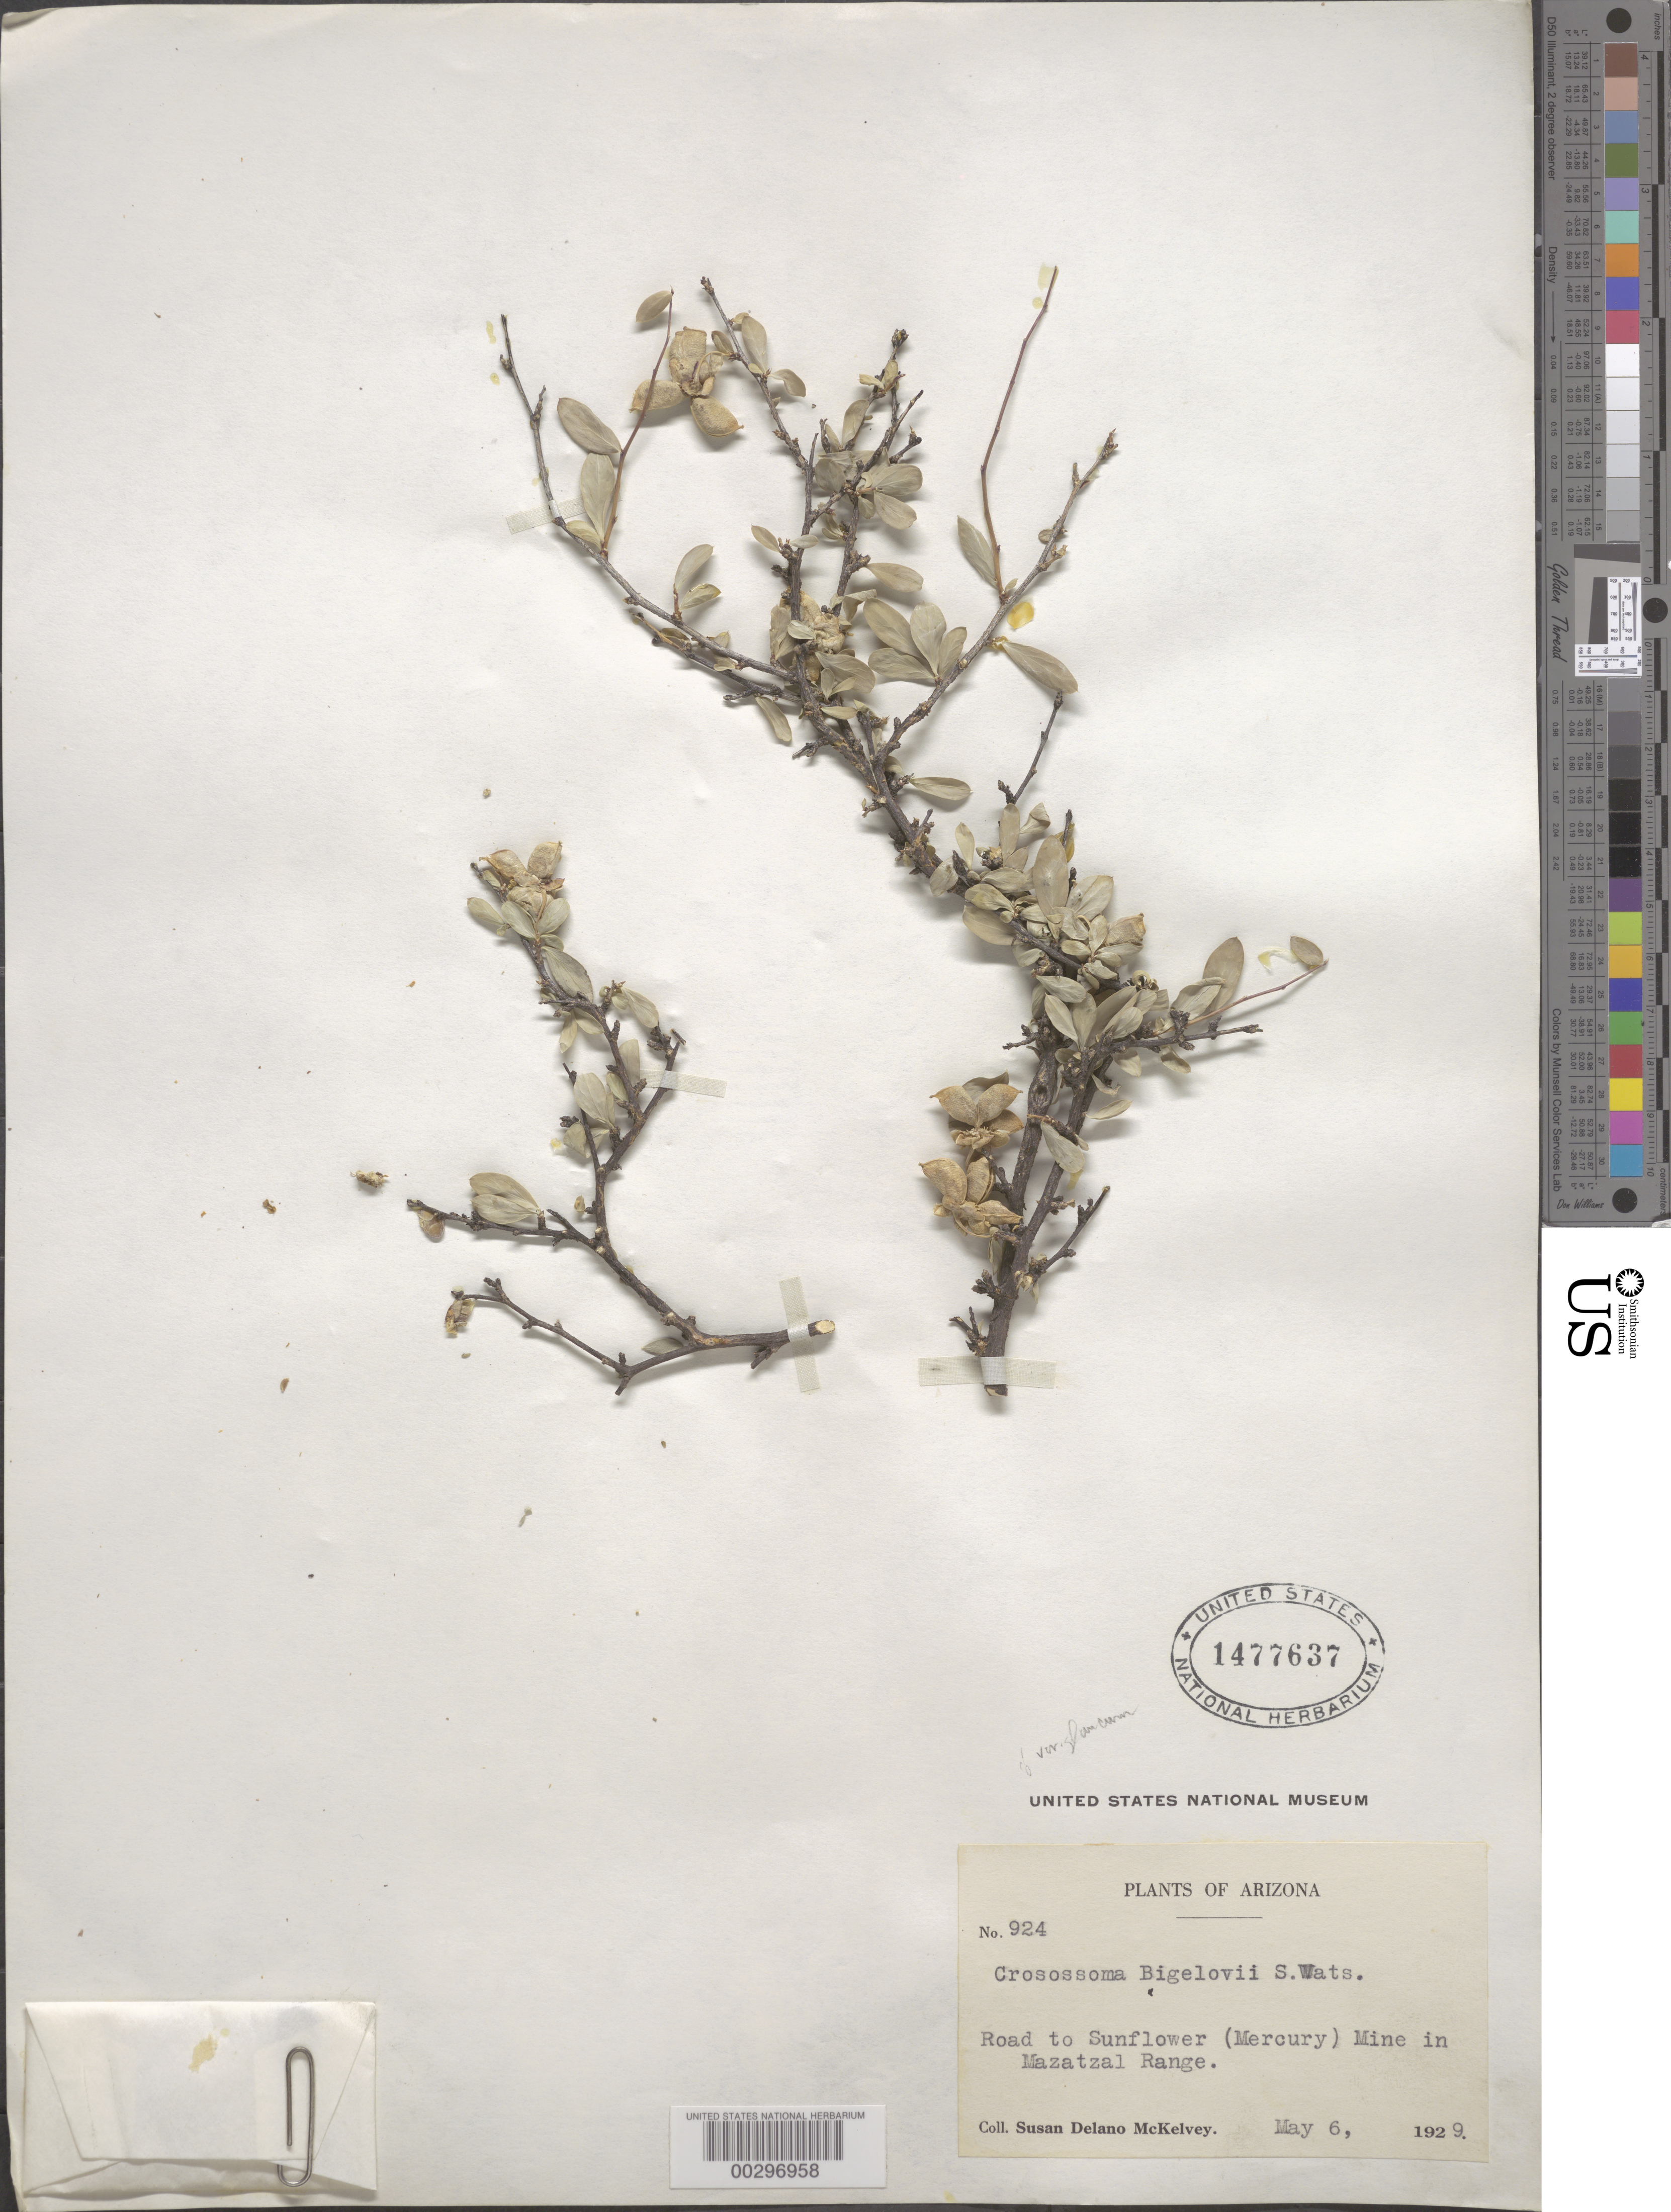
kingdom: Plantae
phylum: Tracheophyta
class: Magnoliopsida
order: Crossosomatales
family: Crossosomataceae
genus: Crossosoma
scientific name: Crossosoma bigelovii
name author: S. Watson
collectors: S. A. McKelvey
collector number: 924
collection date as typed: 06 May 1929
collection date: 1929-05-06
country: United States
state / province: Arizona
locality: Road to sunflower (mercury) mine in mazatzal range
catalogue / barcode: US 1477637